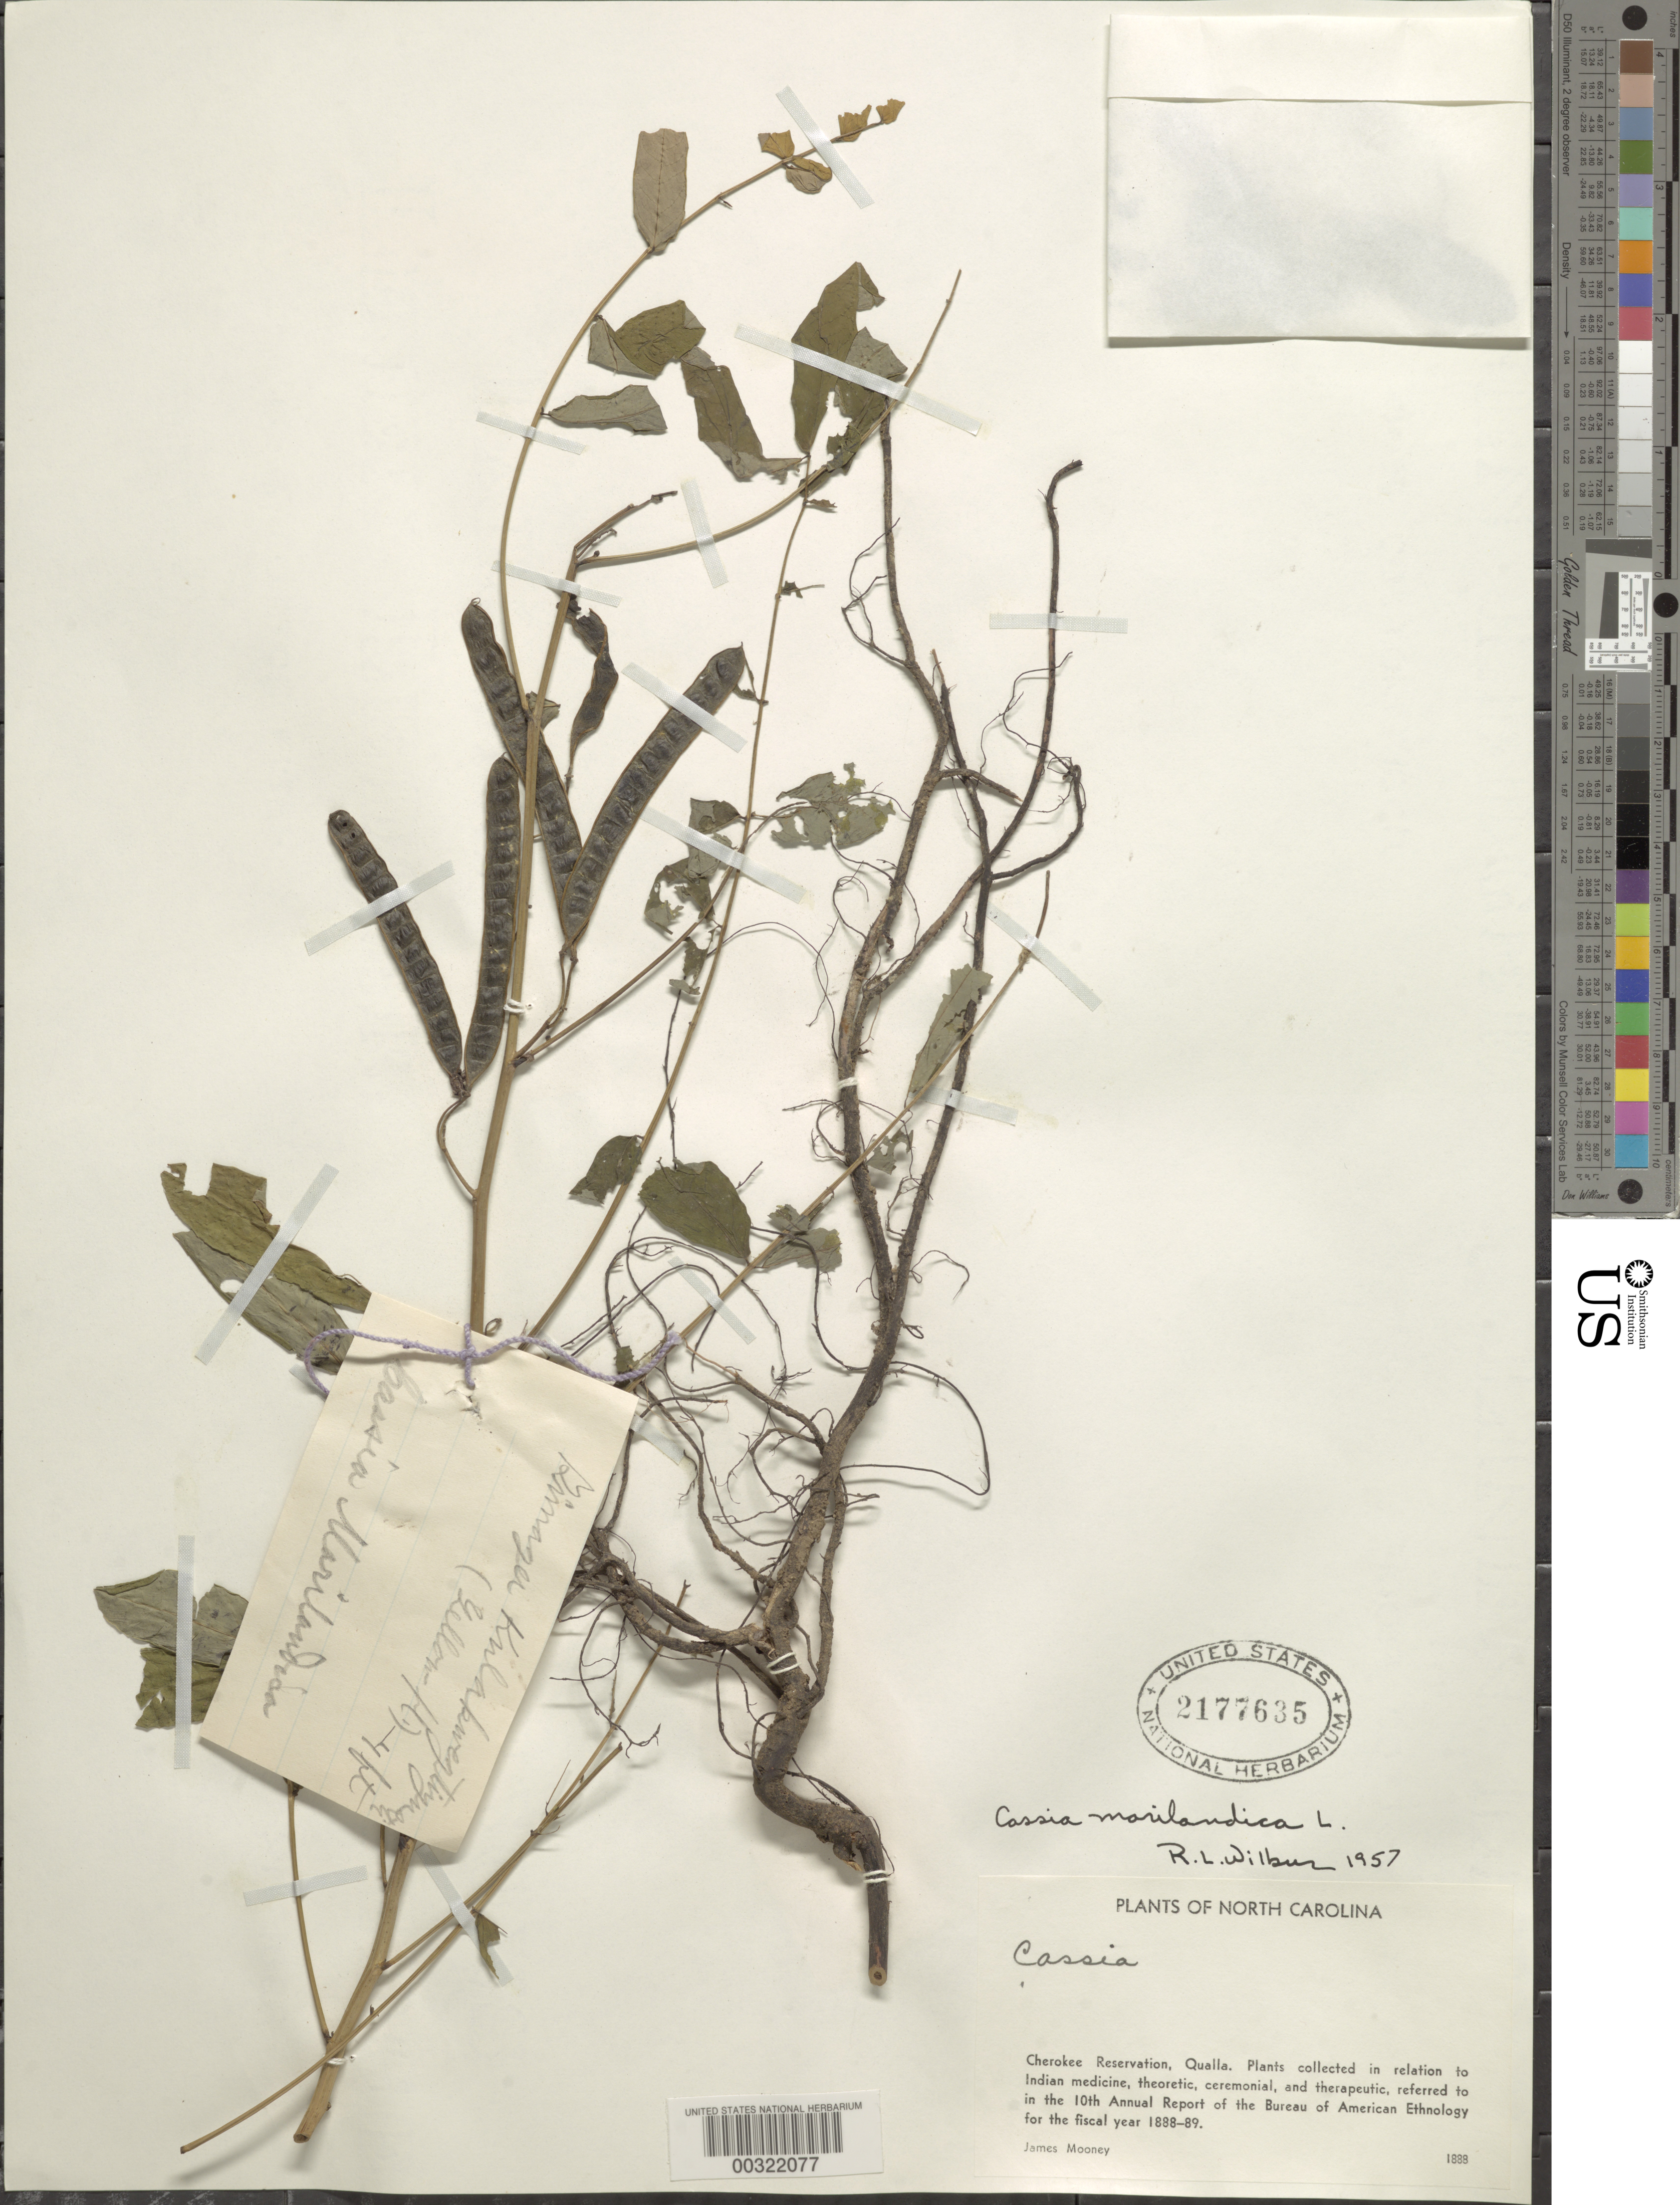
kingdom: Plantae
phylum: Tracheophyta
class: Magnoliopsida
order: Fabales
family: Fabaceae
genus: Senna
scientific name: Senna marilandica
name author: (L.) Link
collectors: J. Mooney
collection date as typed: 1888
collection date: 1888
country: United States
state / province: North Carolina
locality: Cherokee reservation, qualla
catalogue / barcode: US 2177635